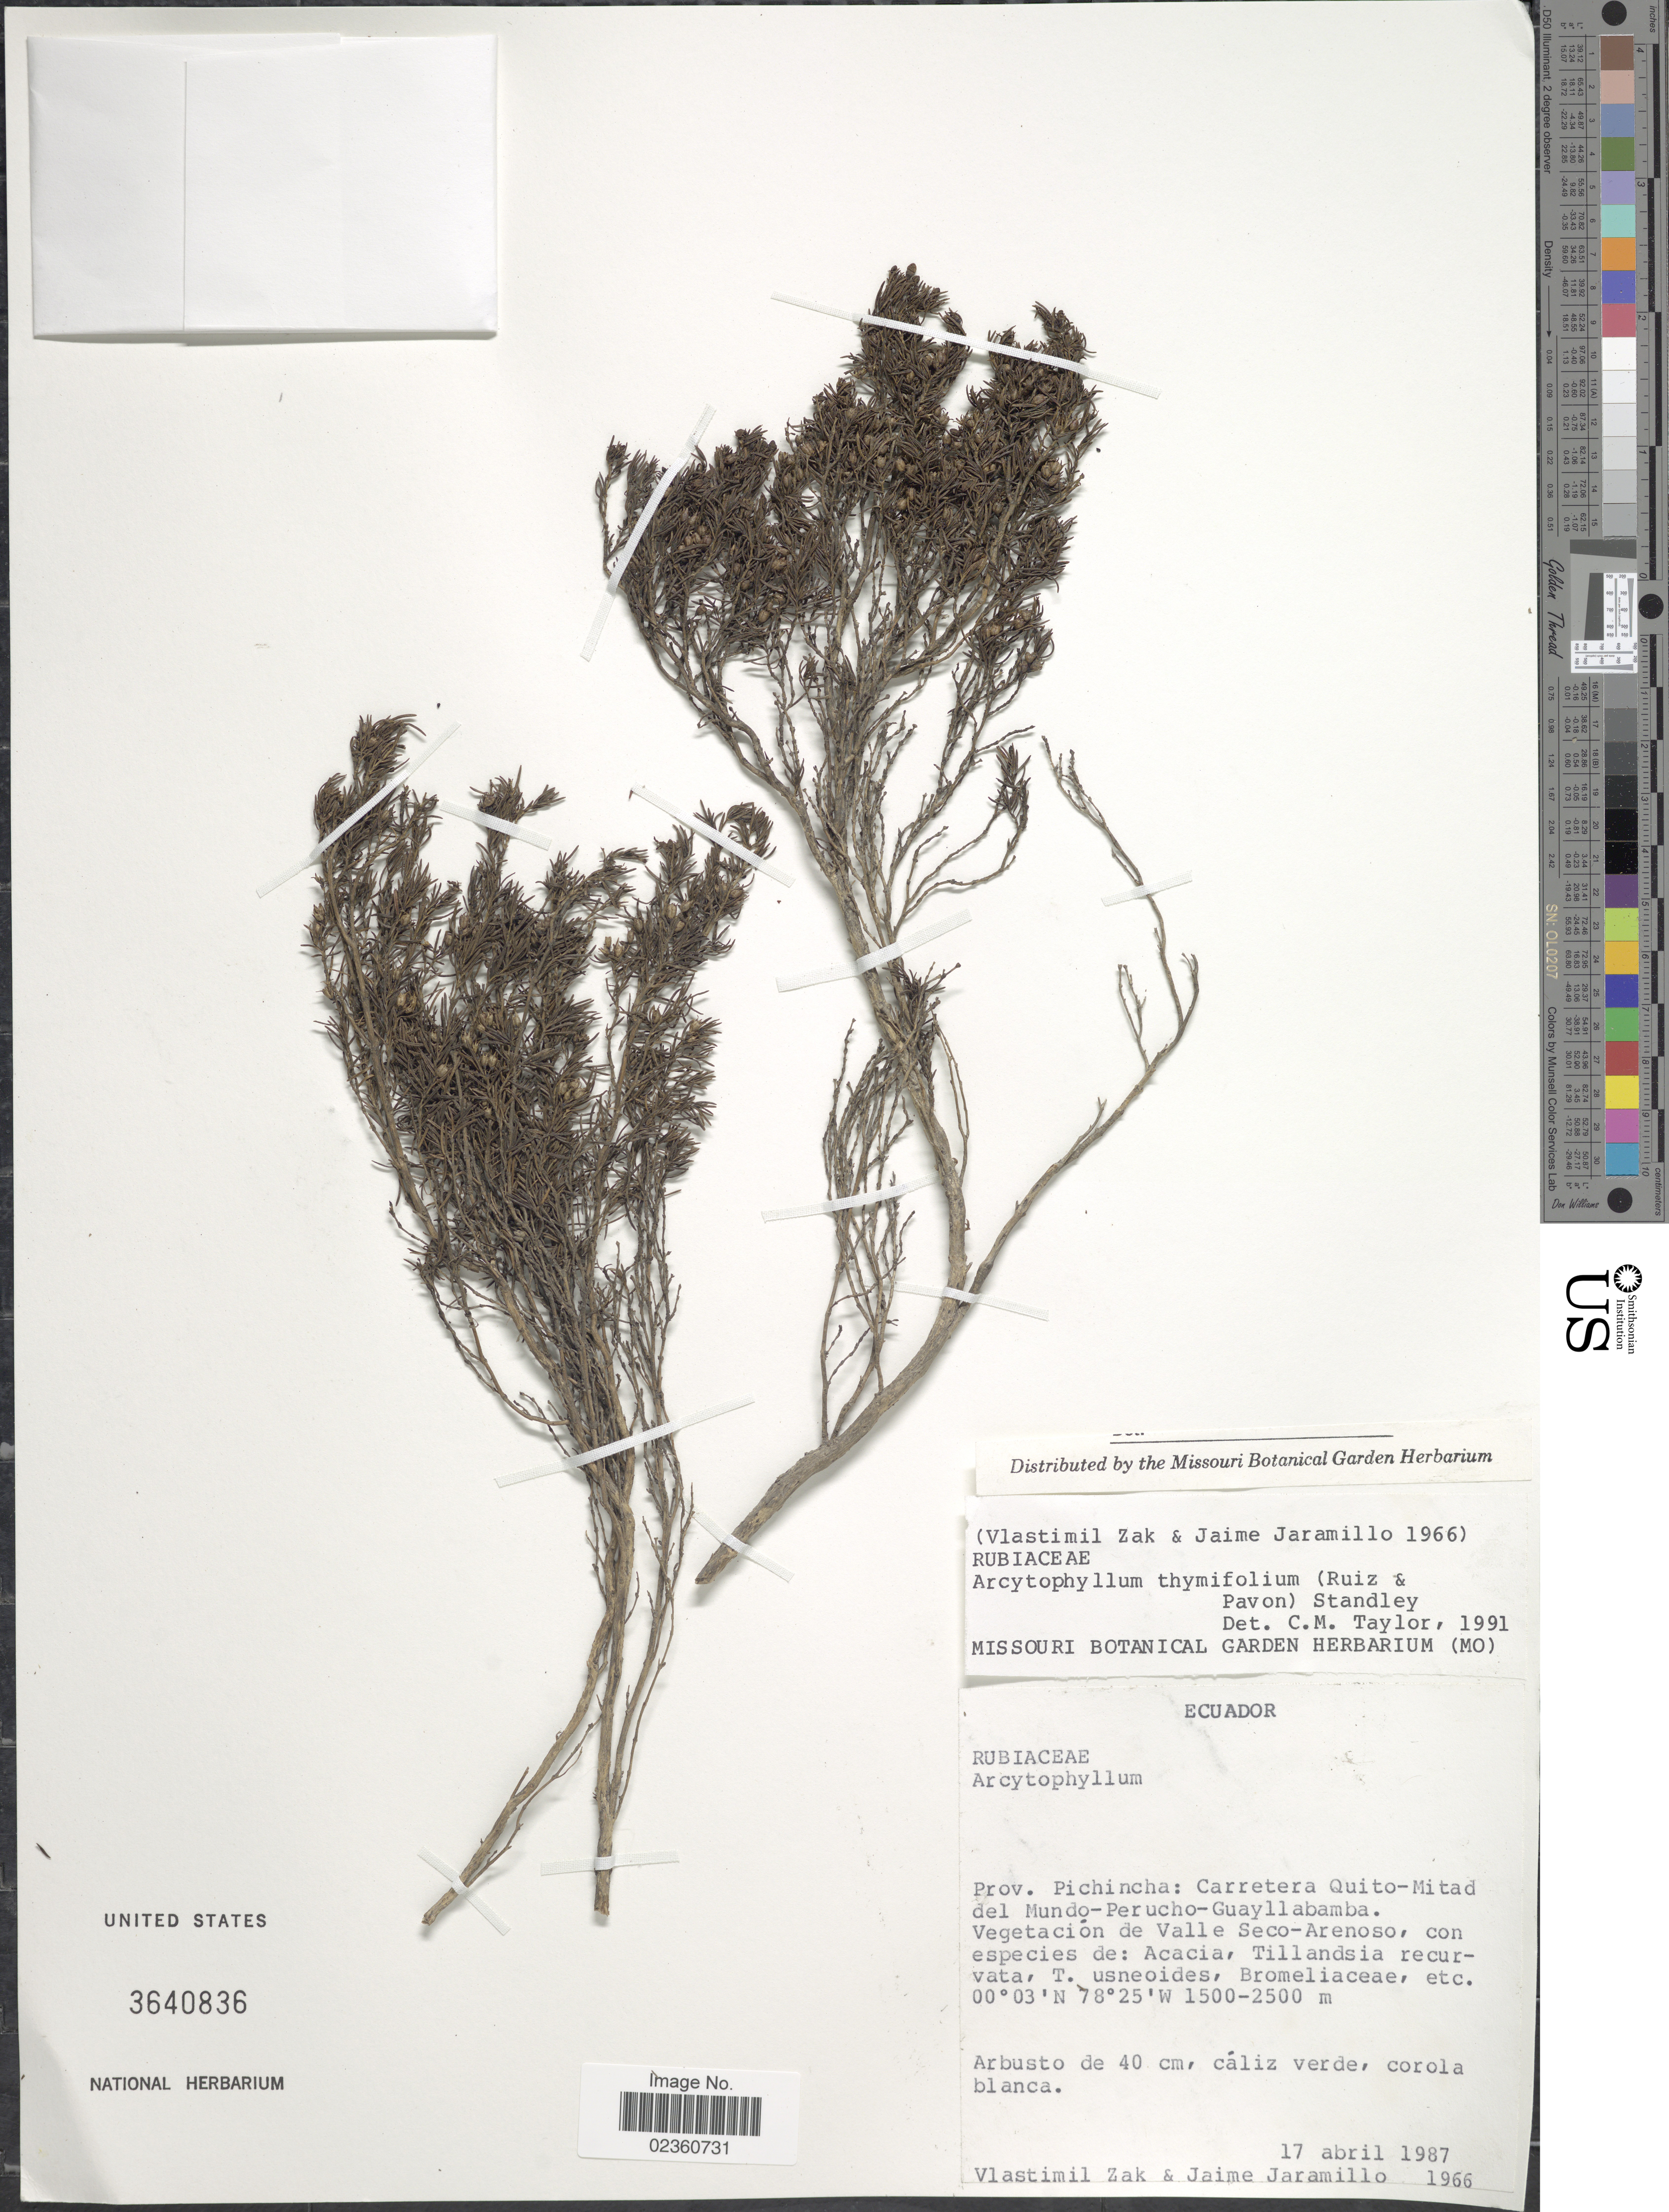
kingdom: Plantae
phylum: Tracheophyta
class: Magnoliopsida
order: Gentianales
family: Rubiaceae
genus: Arcytophyllum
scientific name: Arcytophyllum thymifolium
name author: (Ruiz & Pav.) Standl.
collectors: V. Zak & J. Jaramillo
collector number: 1966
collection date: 1987-04-17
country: Ecuador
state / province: Pichincha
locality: Carretera Quito-Mitad del Mundo-Perucho-Guayllabamba. Vegetación de Valle Seco-Arenoso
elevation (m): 1500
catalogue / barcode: US 3640836